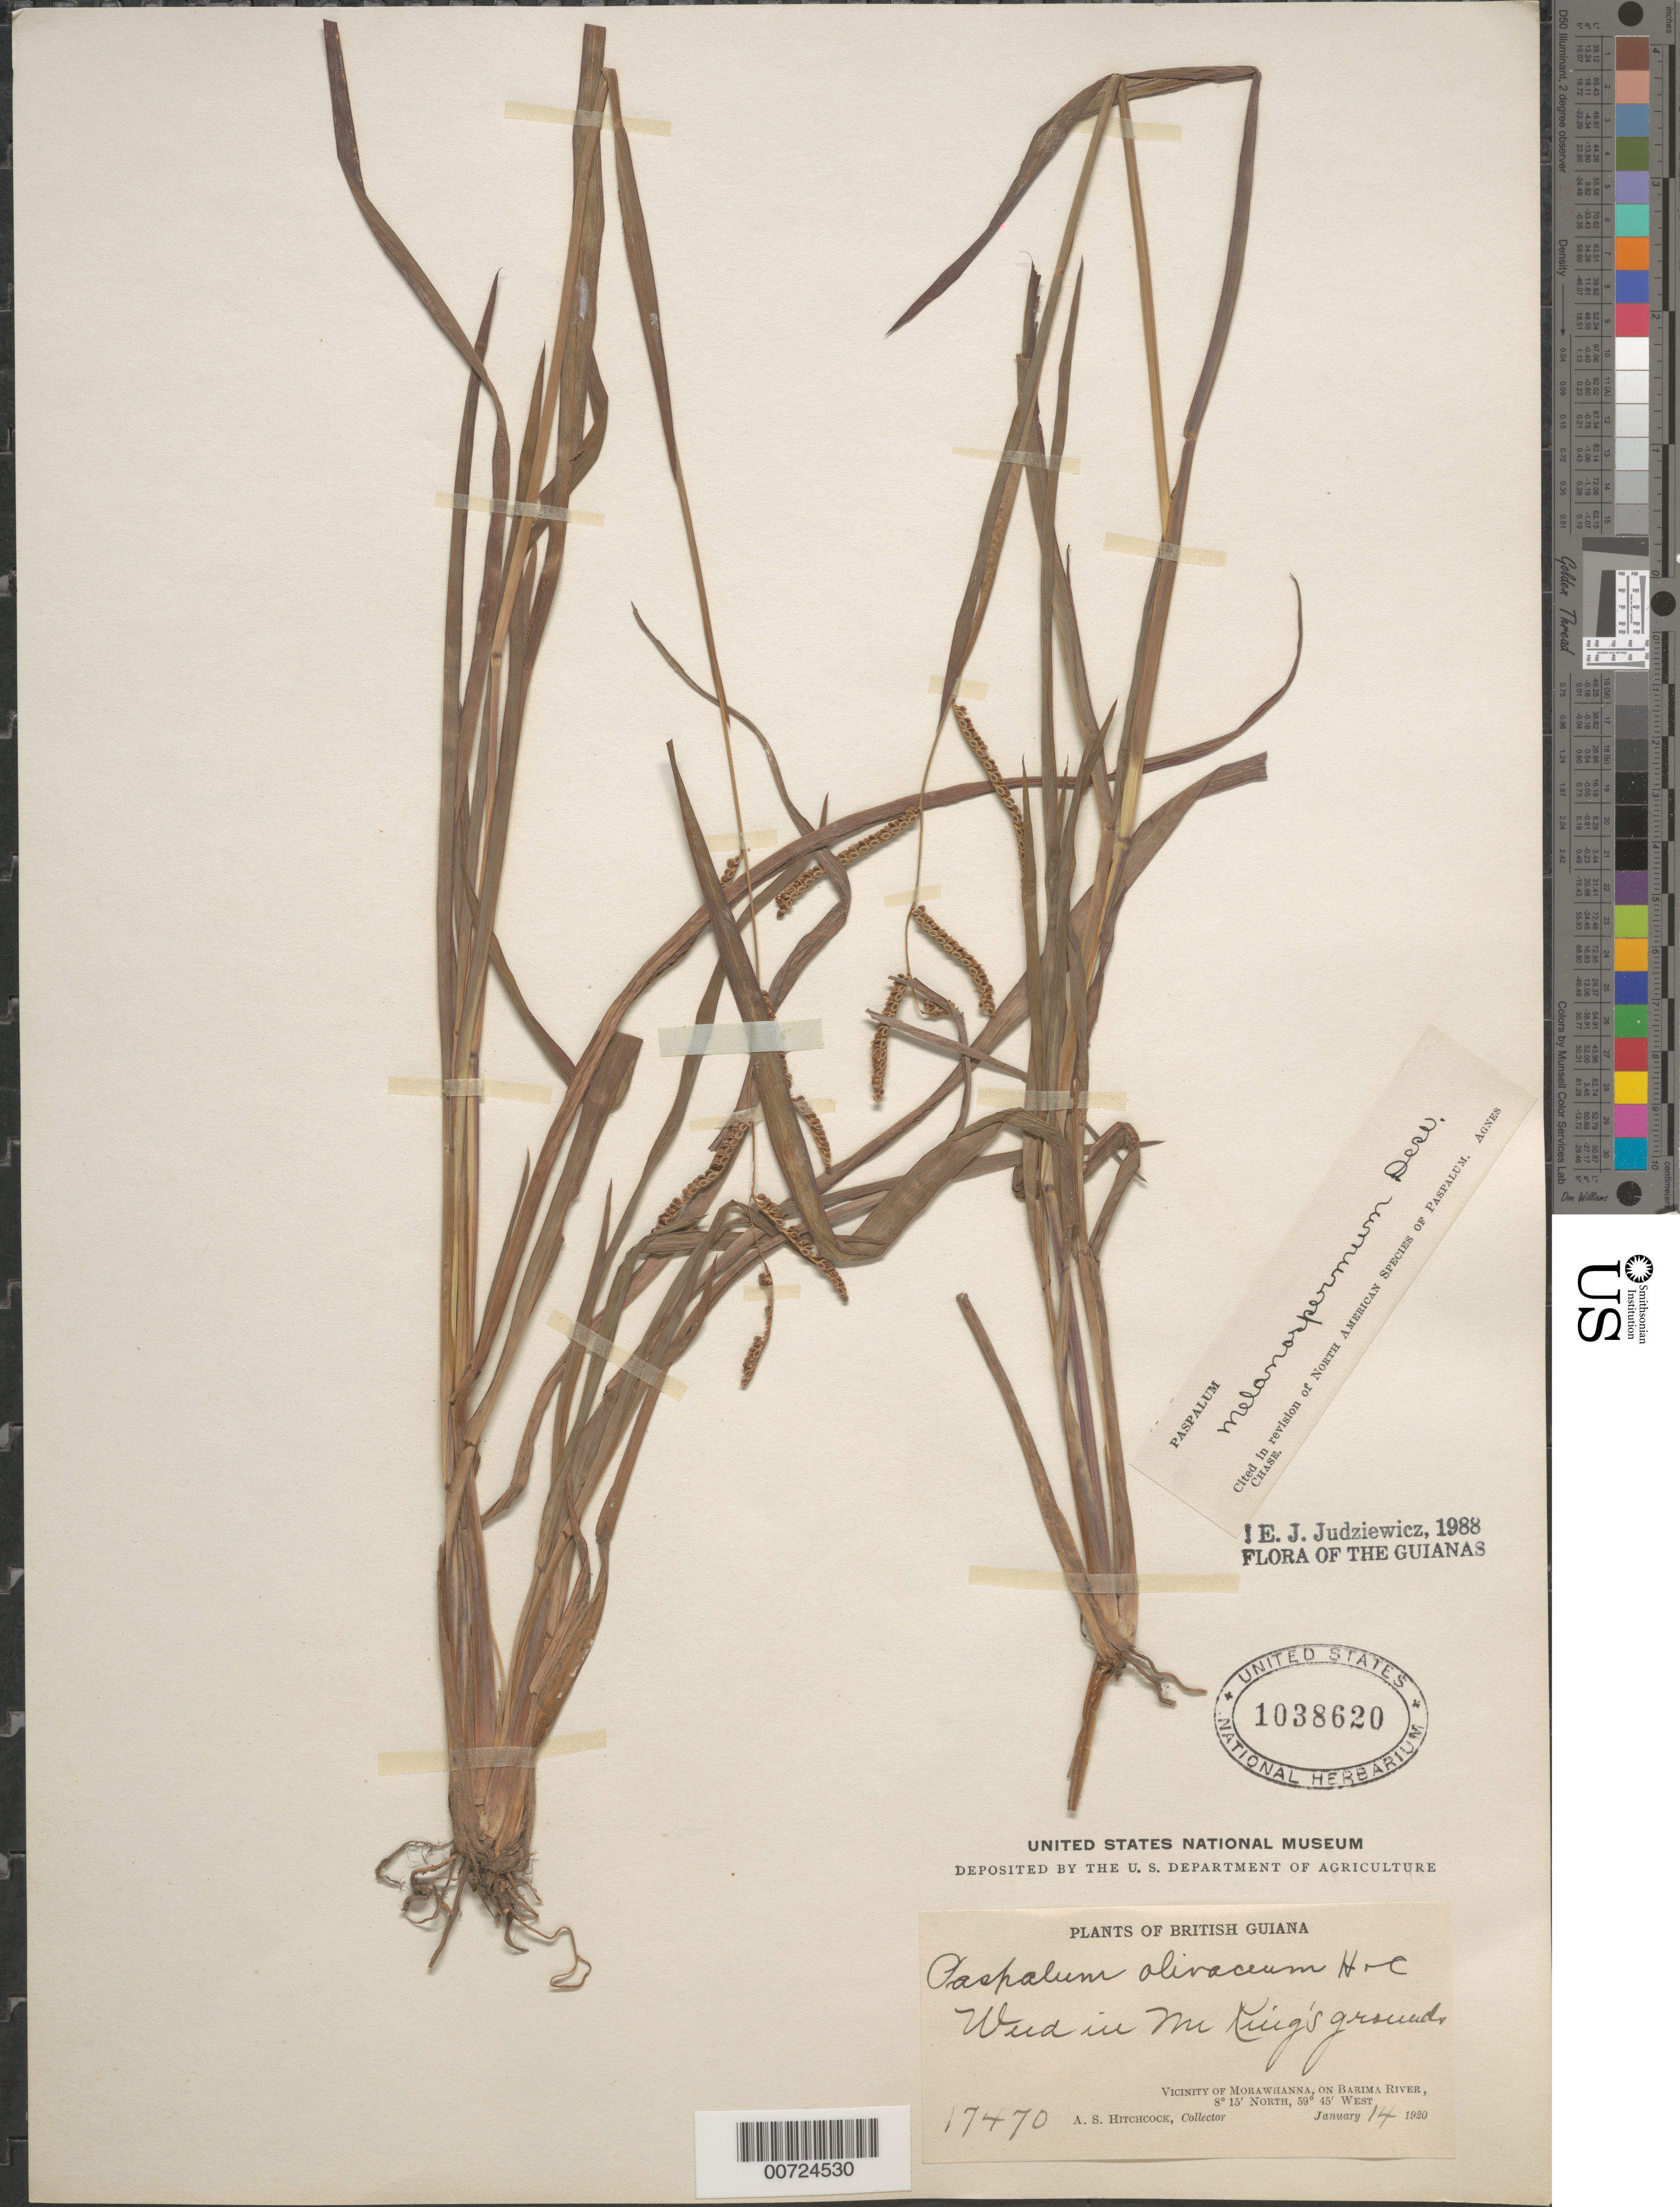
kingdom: Plantae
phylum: Tracheophyta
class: Liliopsida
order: Poales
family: Poaceae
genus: Paspalum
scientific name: Paspalum melanospermum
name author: Desv. ex Poir.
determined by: Judziewicz, E. J.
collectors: A. S. Hitchcock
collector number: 17470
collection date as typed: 14-Jan-20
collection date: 1920-01-14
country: Guyana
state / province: Barima-Waini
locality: Morawhanna, vic., Barima R.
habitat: Weed in Mr. King's Grounds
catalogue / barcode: US 1038620